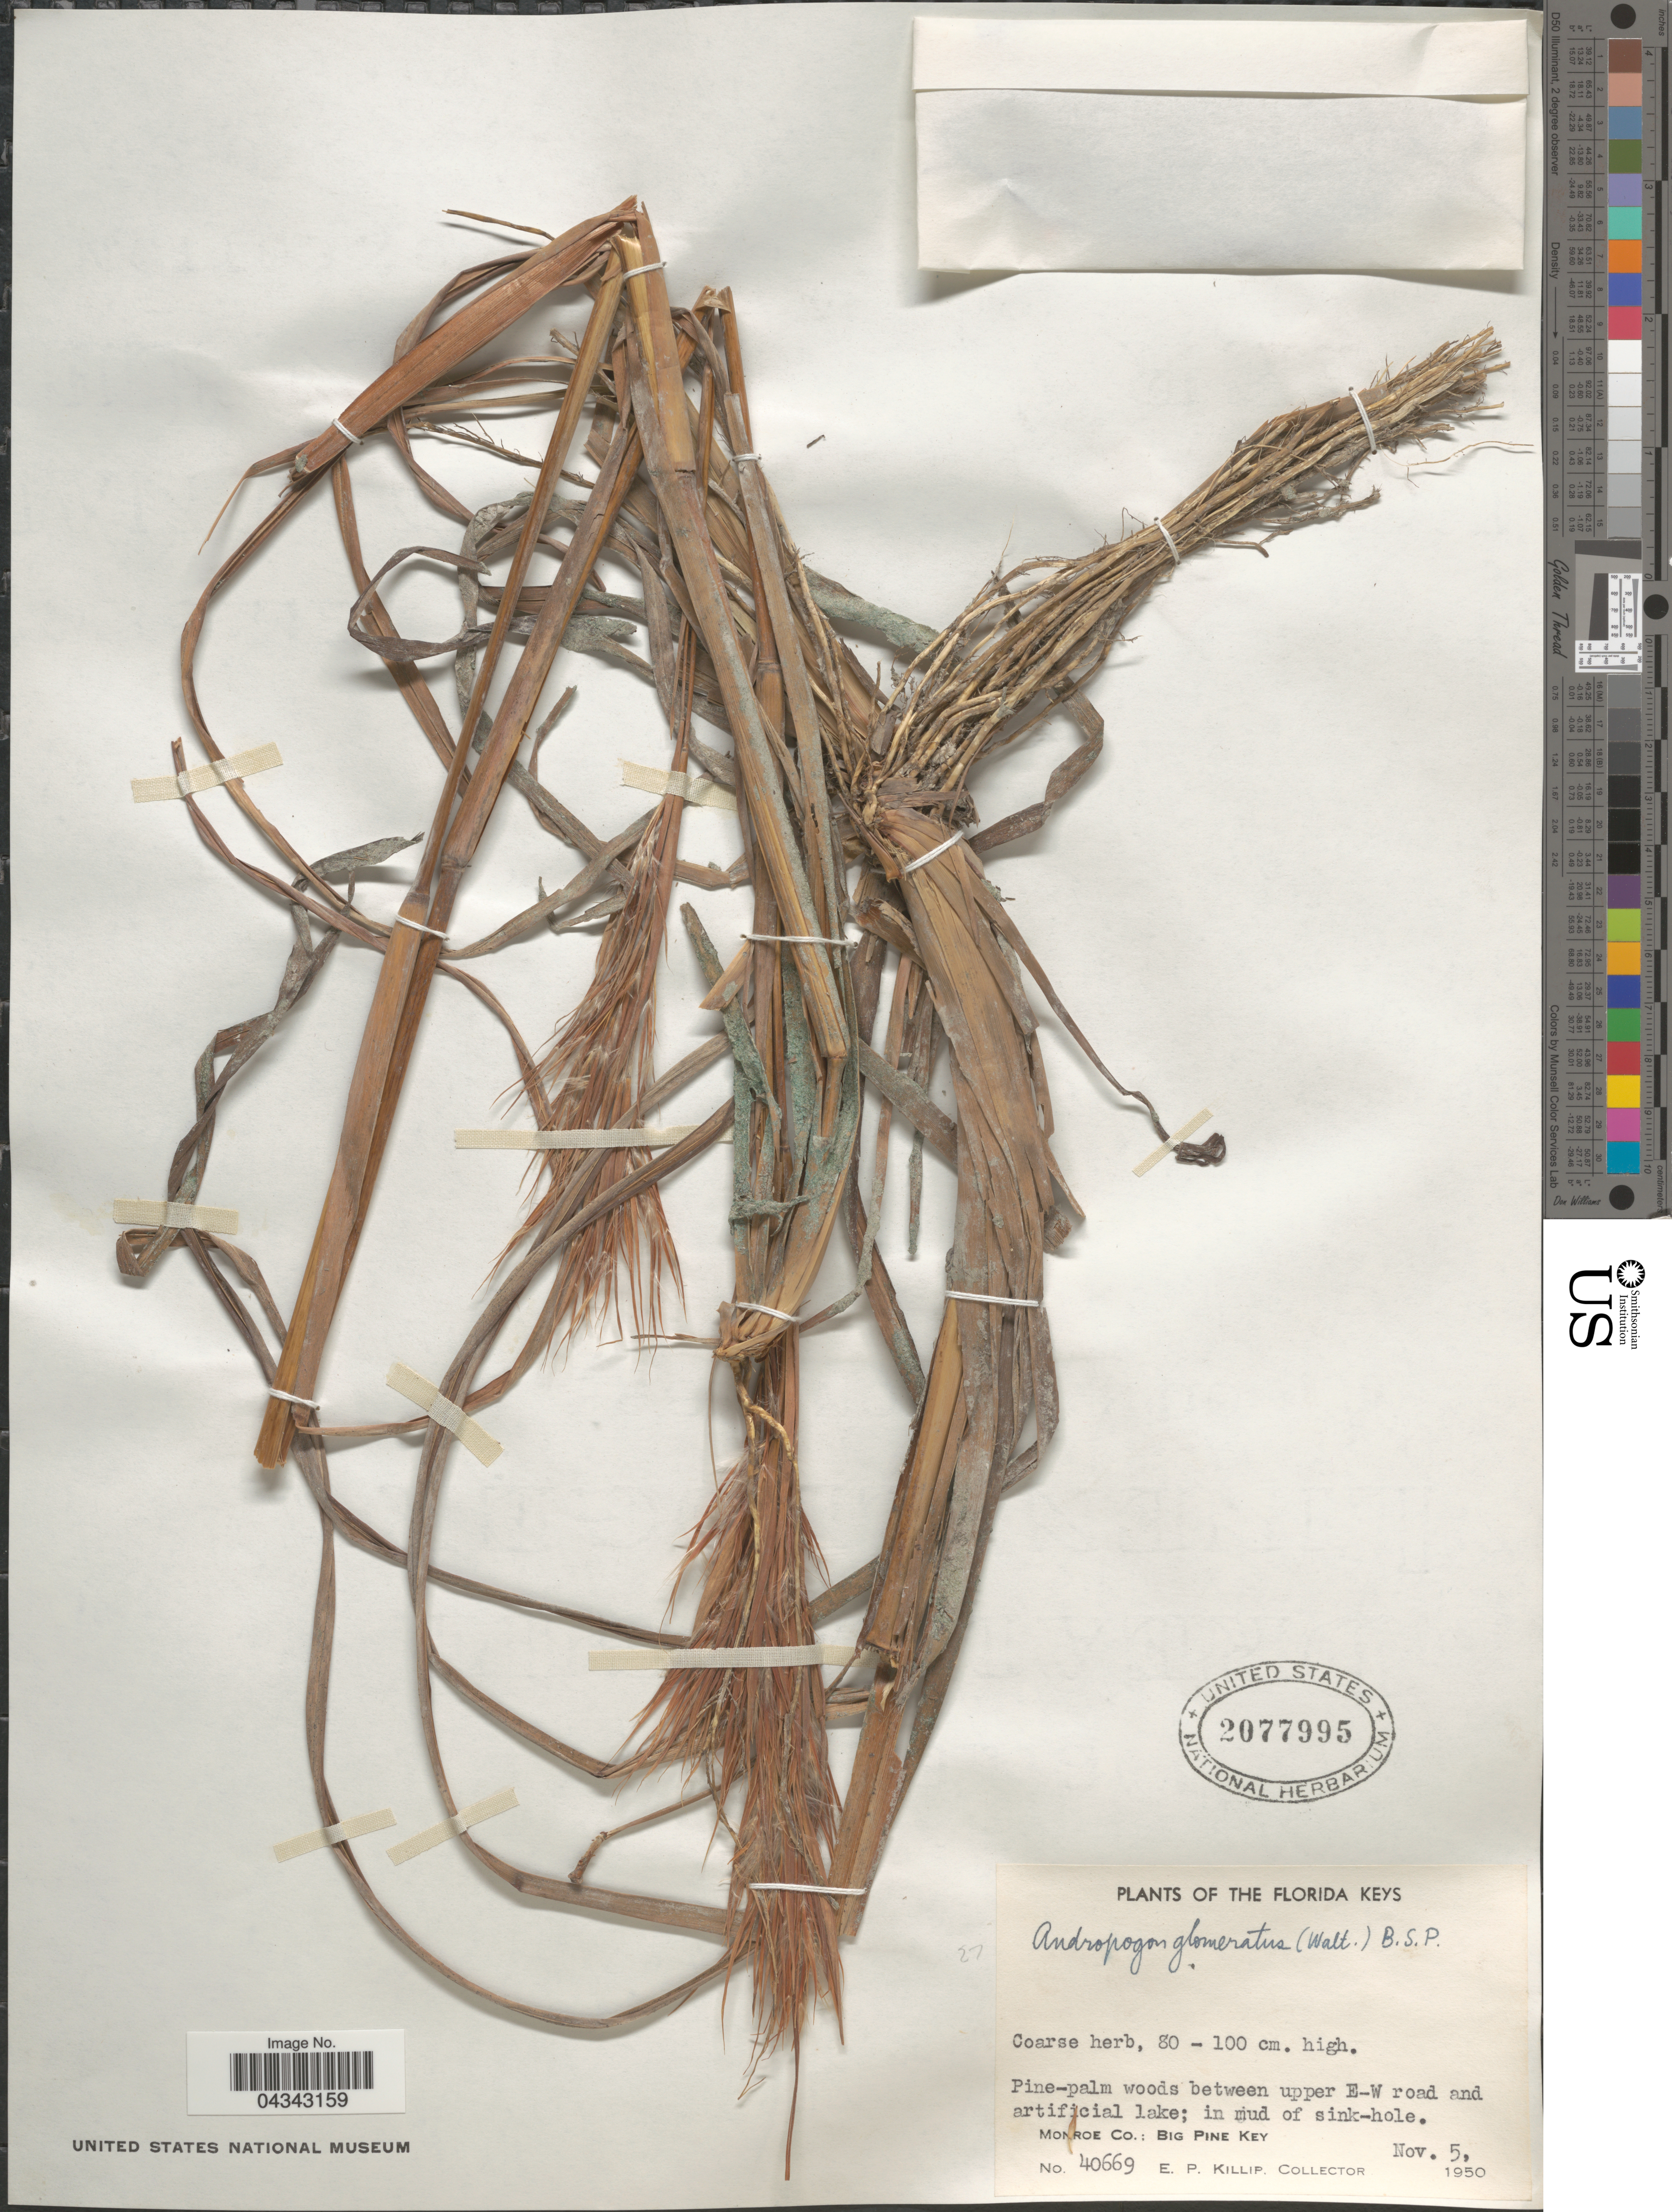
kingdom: Plantae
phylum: Tracheophyta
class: Liliopsida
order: Poales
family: Poaceae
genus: Andropogon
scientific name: Andropogon glomeratus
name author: (Walter) Britton, Stearns & Poggenb.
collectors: E. P. Killip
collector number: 40669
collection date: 1950-11-05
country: United States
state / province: Florida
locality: The Florida Keys. Coarse herb. Pine-palm woods between upper E-W road and artificial lake; in mud of sink-hole. Monroe Co.: Big Pine Key.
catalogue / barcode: US 2077995